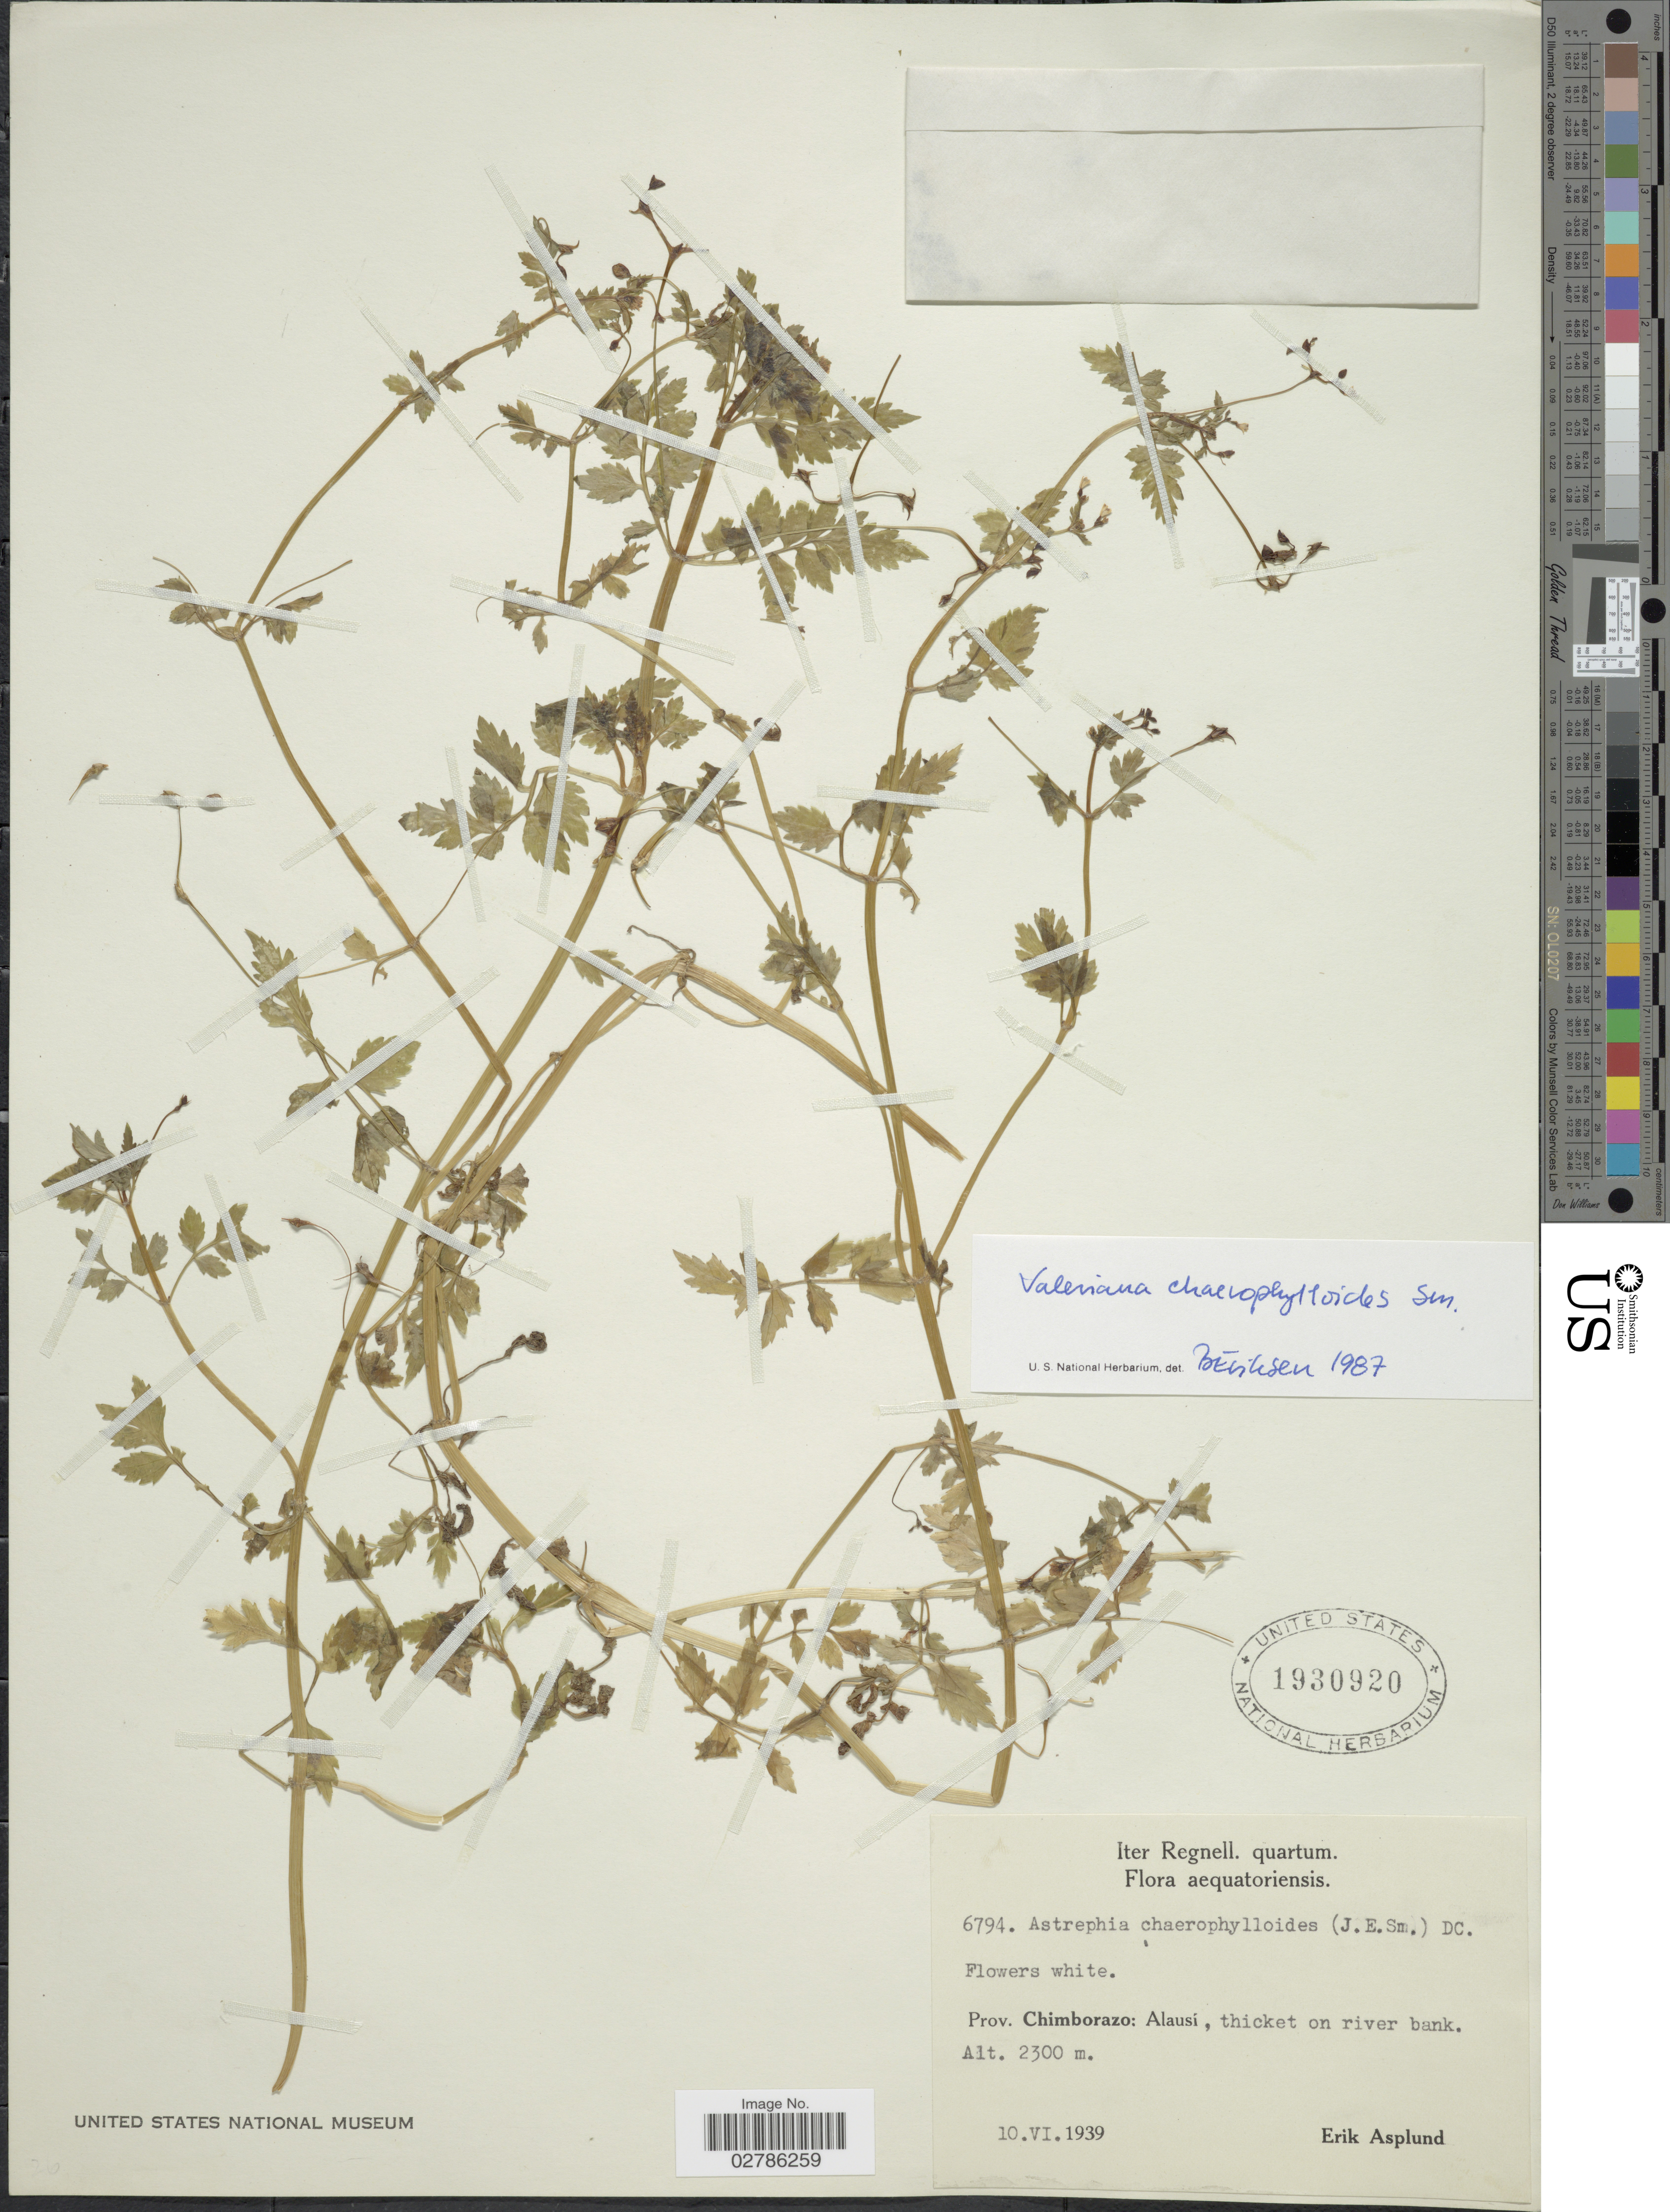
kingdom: Plantae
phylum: Tracheophyta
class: Magnoliopsida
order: Dipsacales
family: Caprifoliaceae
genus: Astrephia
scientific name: Astrephia chaerophylloides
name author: (Sm.) DC.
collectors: E. Asplund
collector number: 6794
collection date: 1939-06-10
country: Ecuador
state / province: Chimborazo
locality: Alausí, thicket on river bank.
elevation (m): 2300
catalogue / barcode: US 1930920